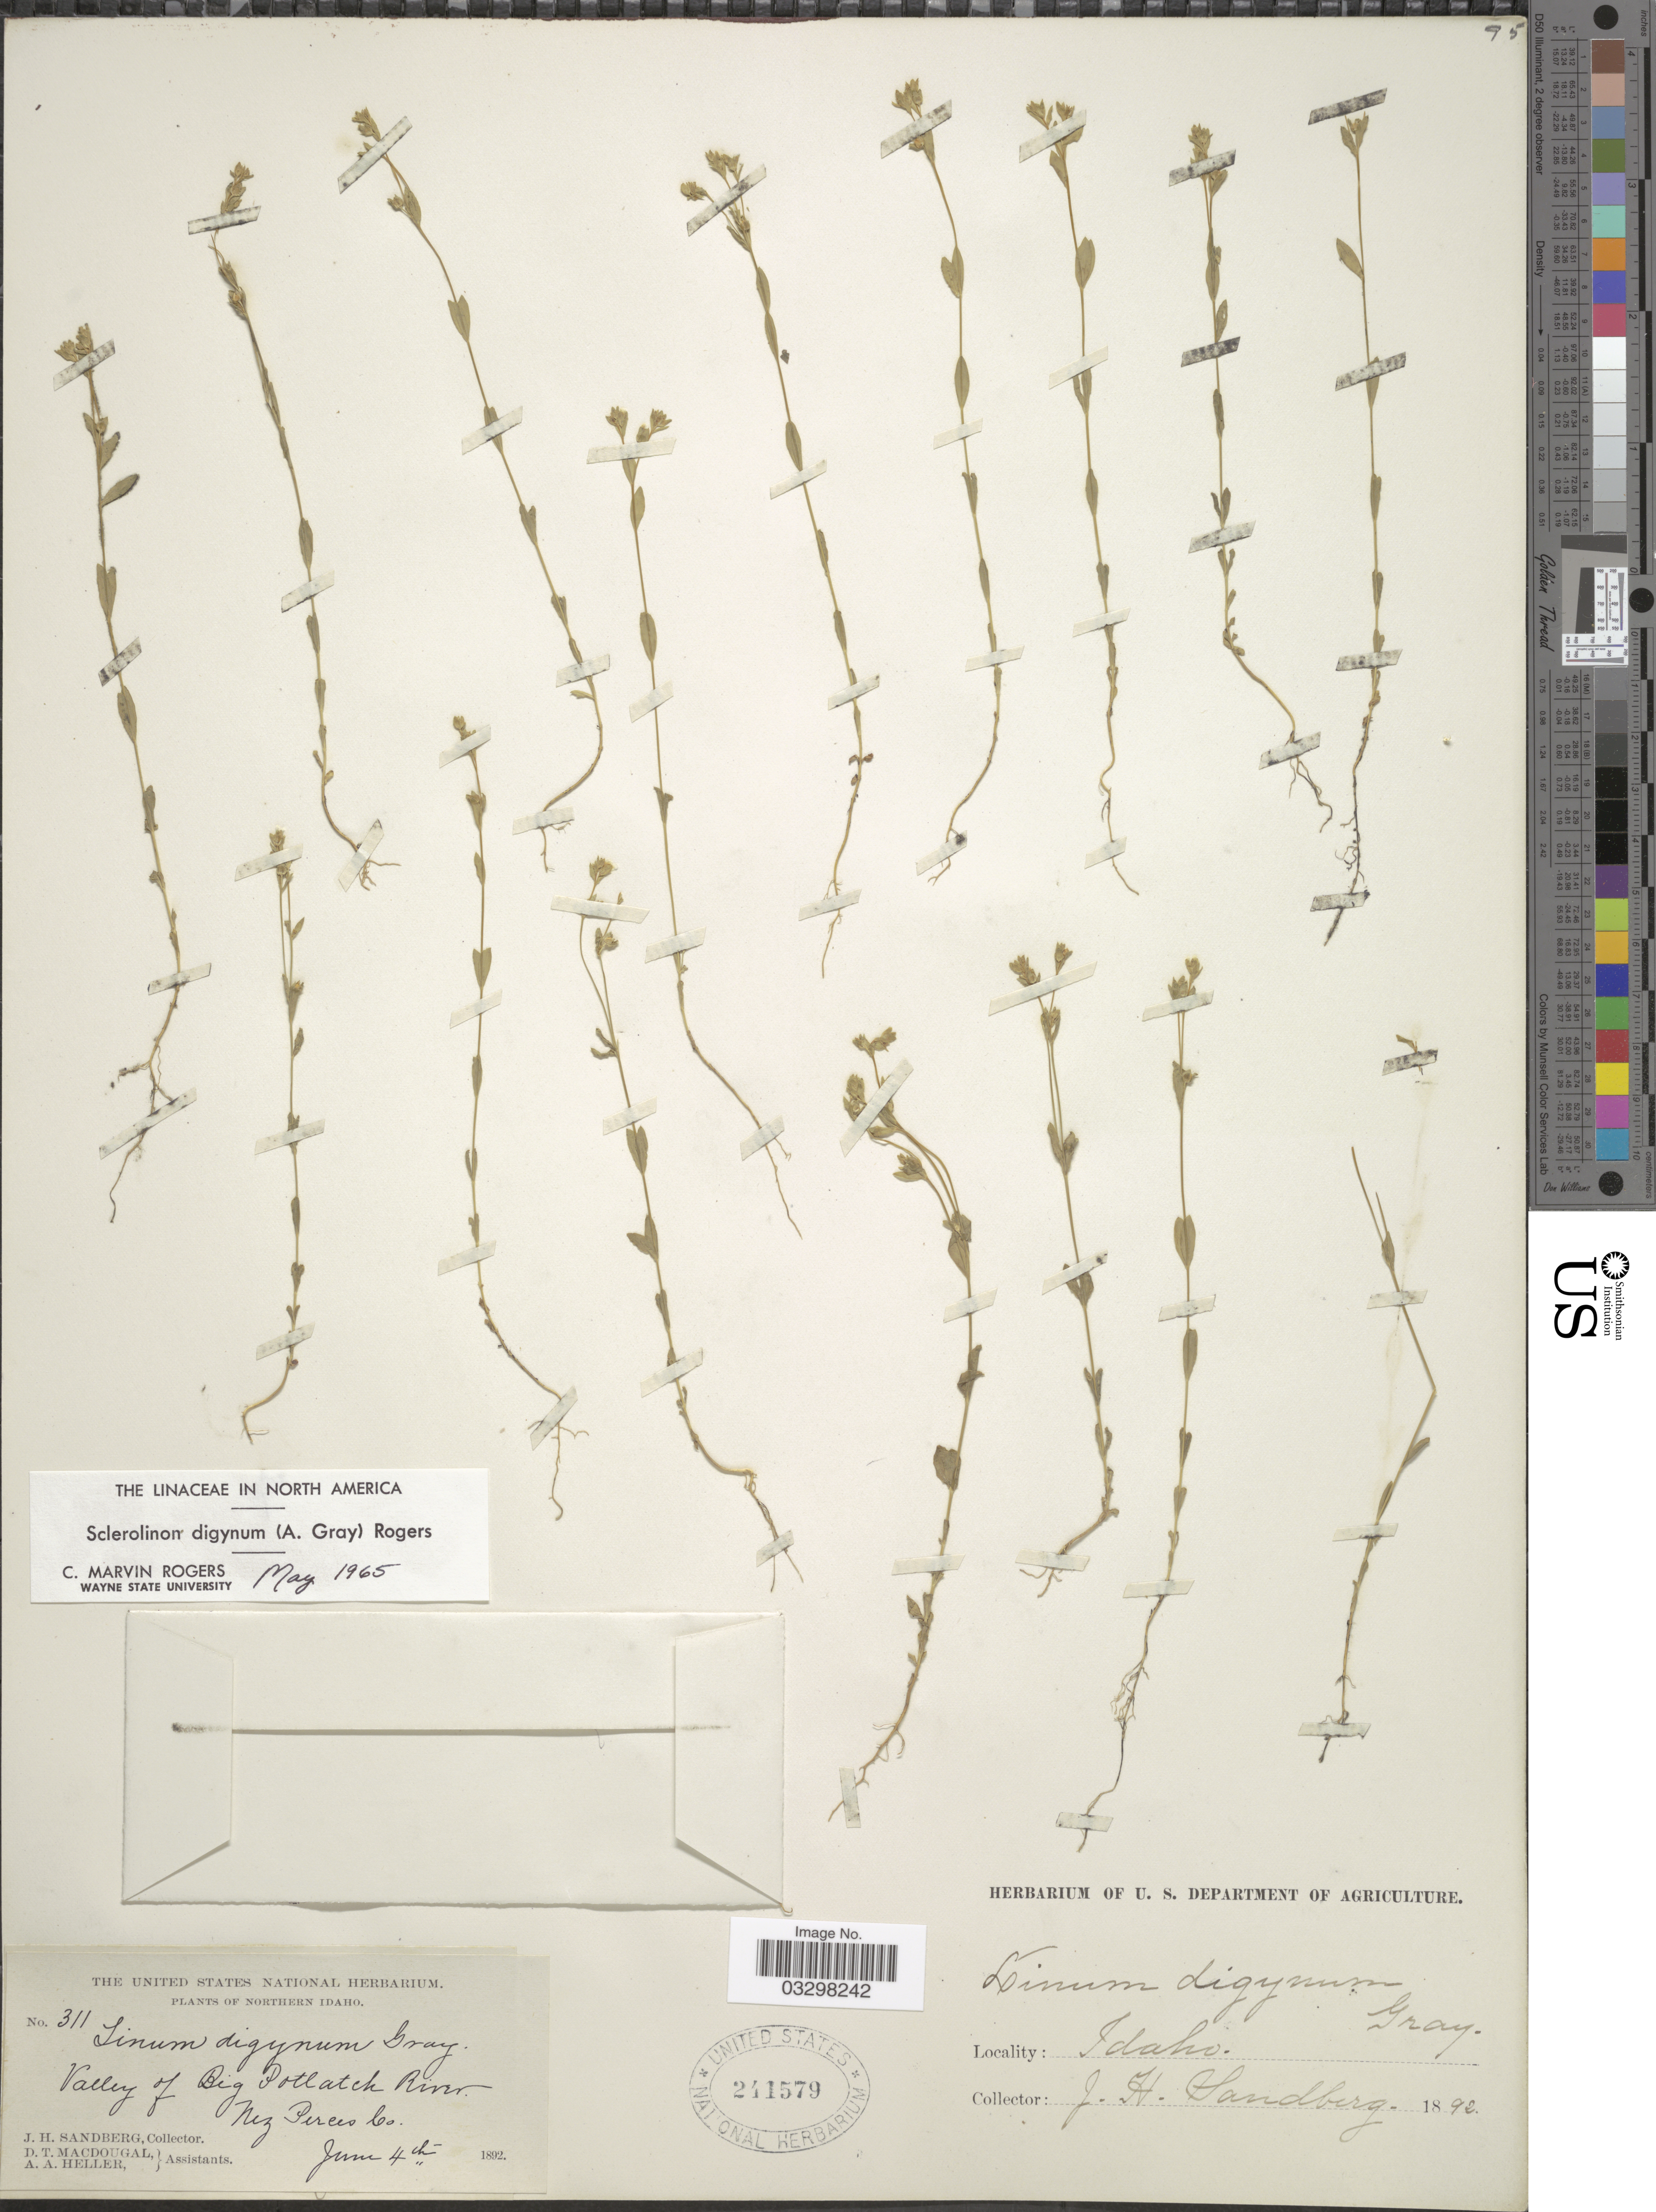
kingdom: Plantae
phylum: Tracheophyta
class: Magnoliopsida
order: Malpighiales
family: Linaceae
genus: Linum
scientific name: Linum digynum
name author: A. Gray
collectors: J. H. Sandberg, D. T. MacDougal & A. A. Heller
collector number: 311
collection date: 1892-06-04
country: United States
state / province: Idaho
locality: Northern Idaho. Valley of Big Potlatch River. Nez Perces Co.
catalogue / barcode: US 241579